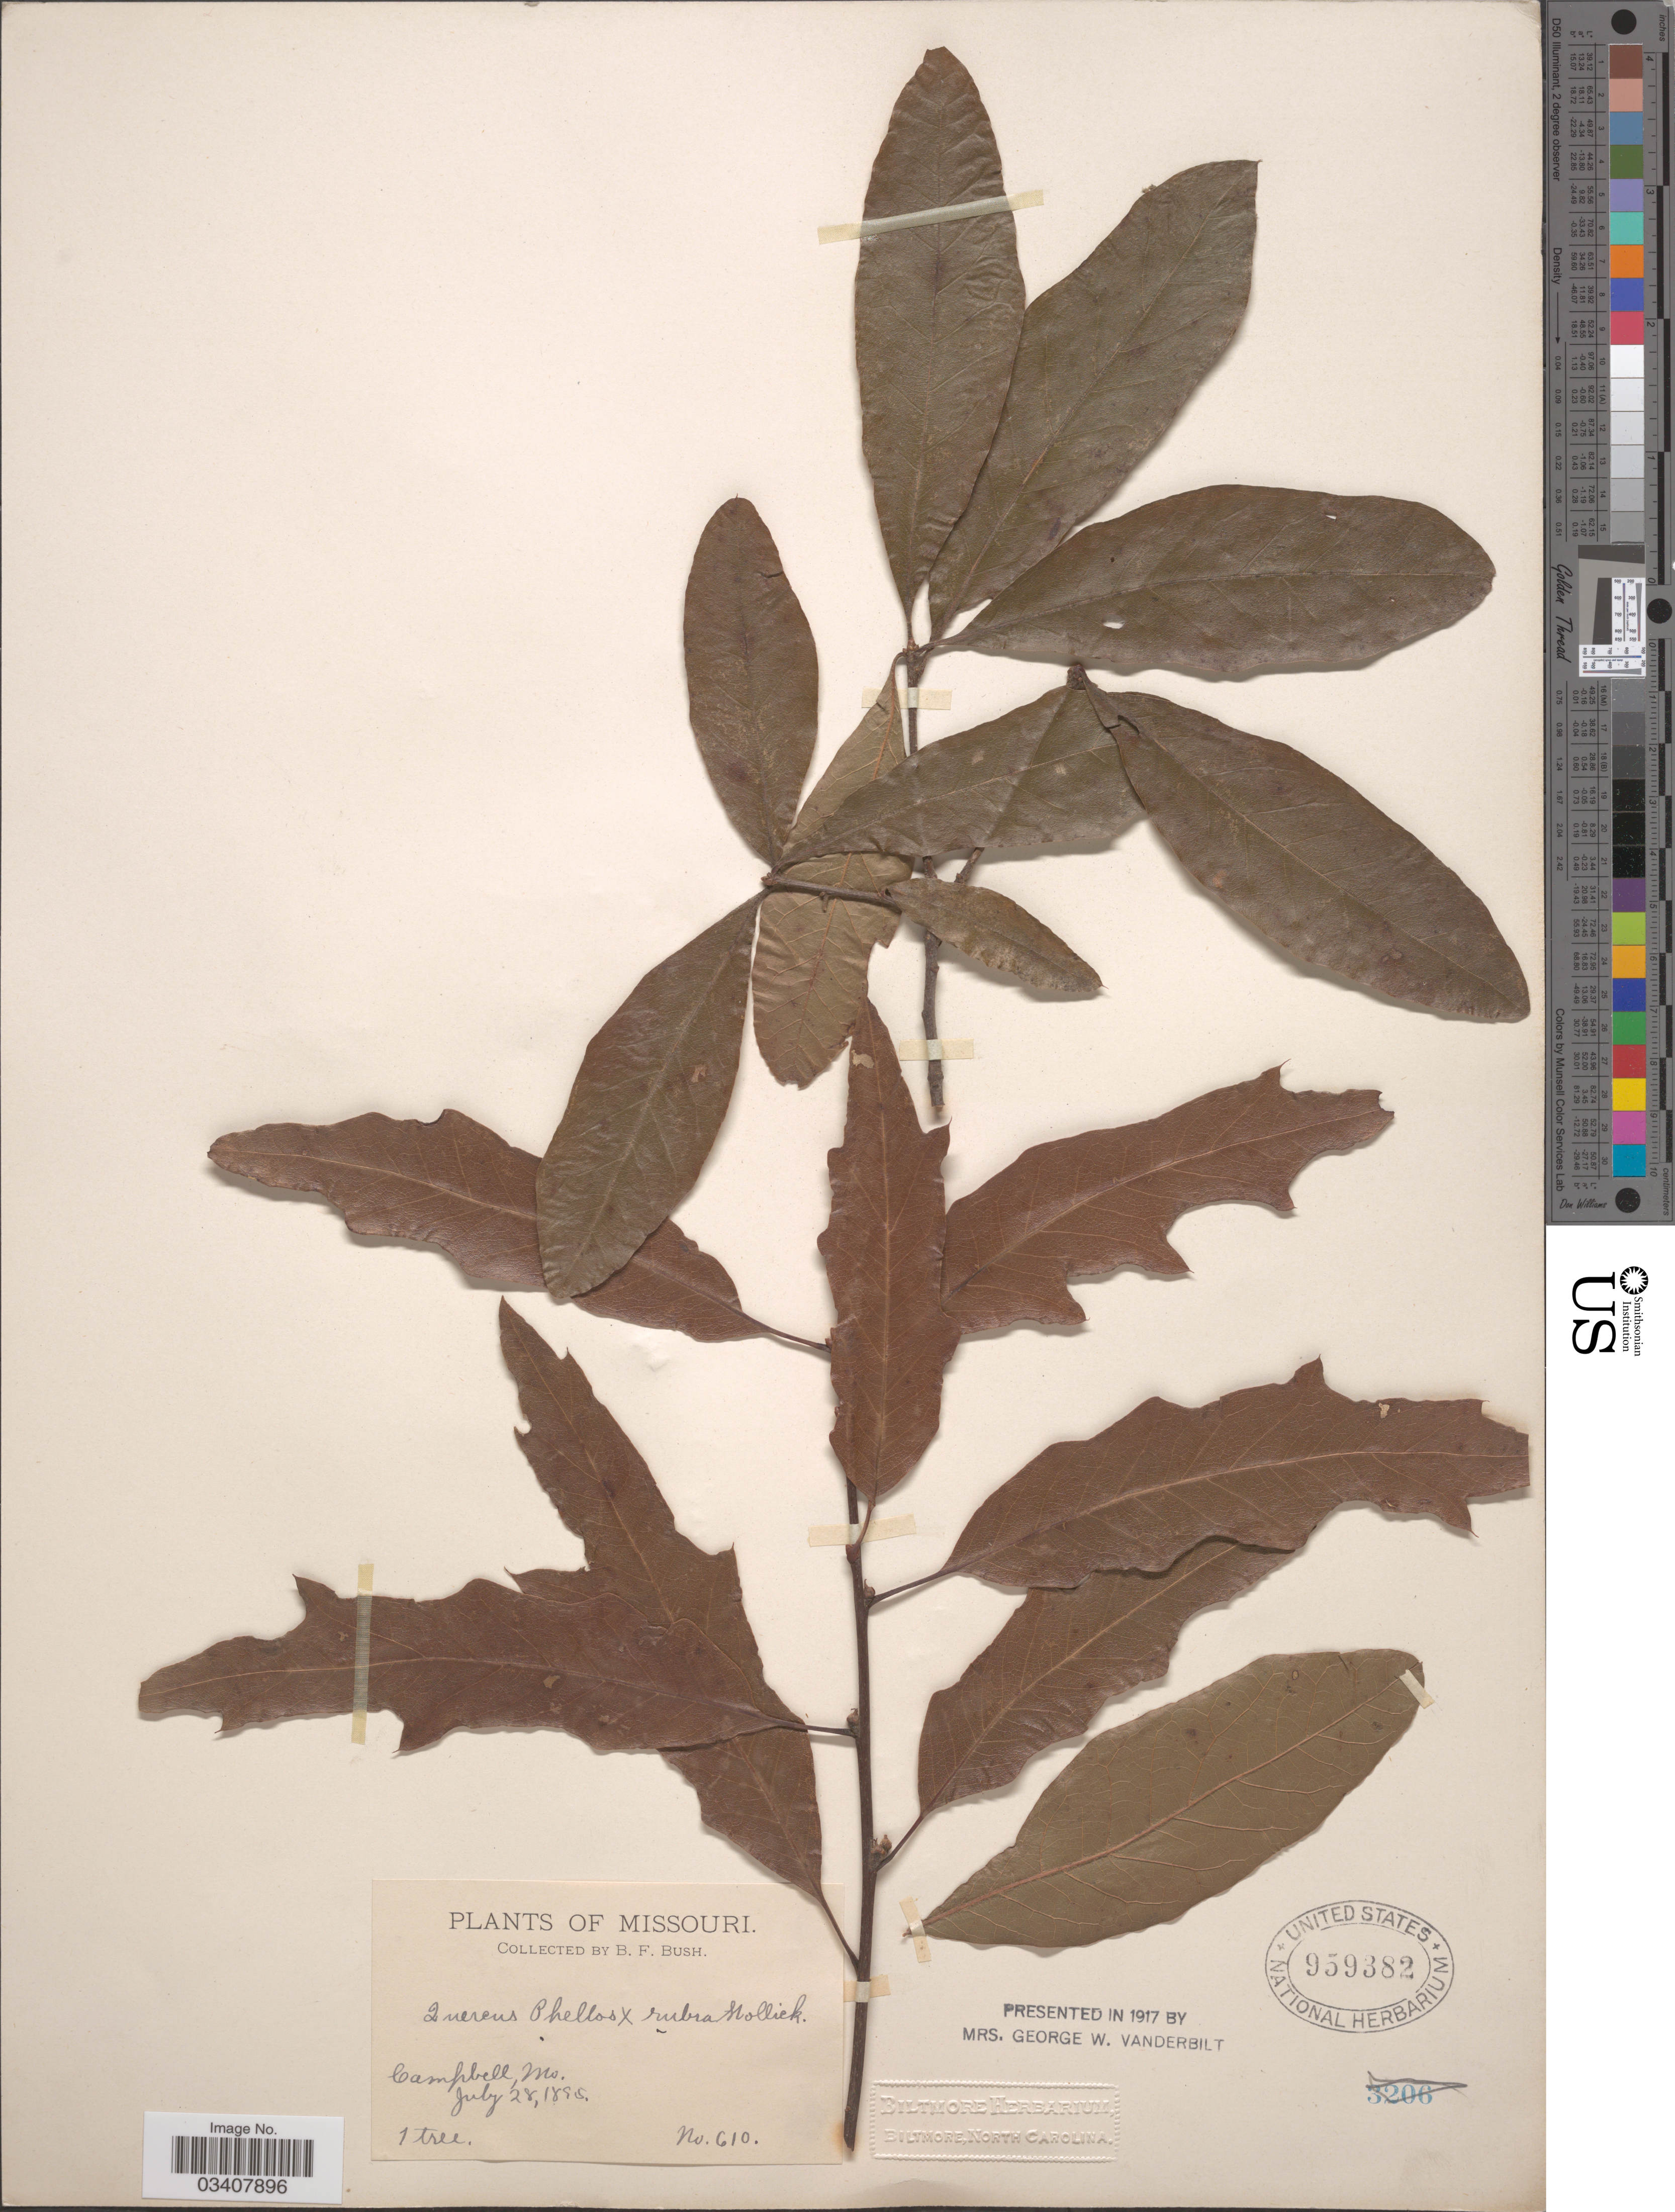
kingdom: Plantae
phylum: Tracheophyta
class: Magnoliopsida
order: Fagales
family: Fagaceae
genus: Quercus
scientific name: Quercus phellos x Q. rubra L.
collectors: B. F. Bush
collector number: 610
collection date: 1895-07-28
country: United States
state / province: Missouri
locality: Campbell.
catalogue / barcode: US 959382